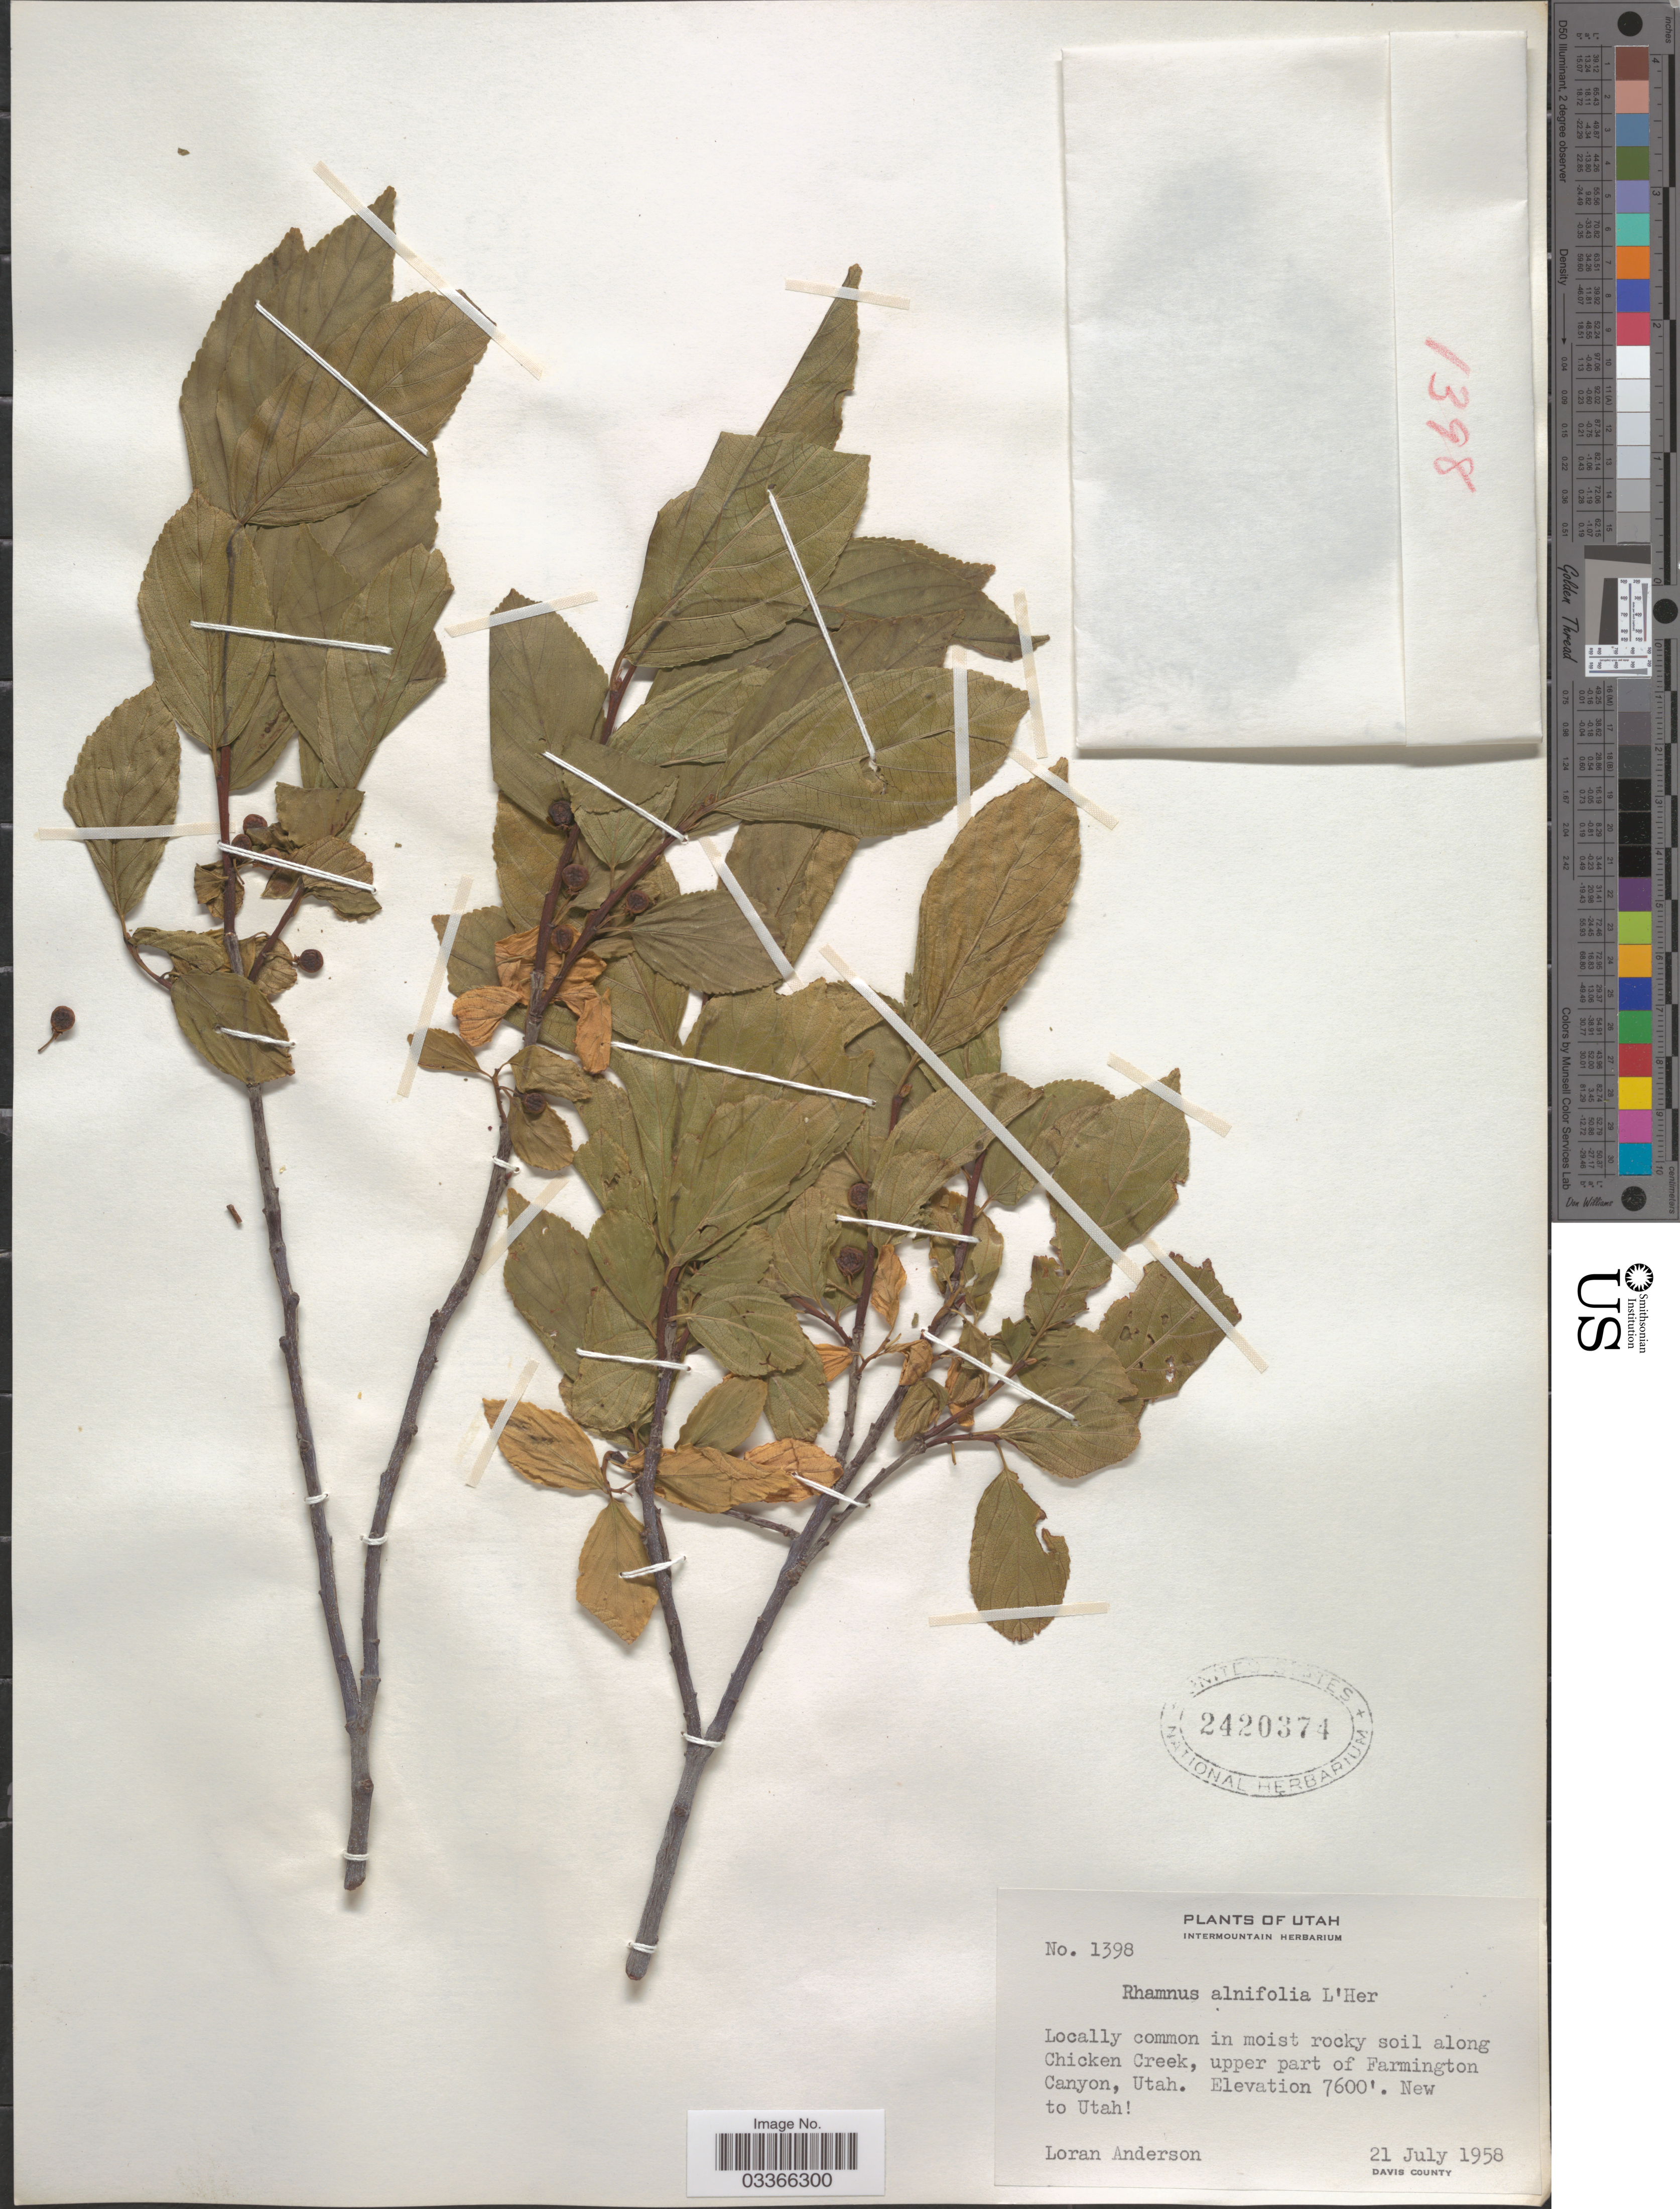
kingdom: Plantae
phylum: Tracheophyta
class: Magnoliopsida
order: Rosales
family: Rhamnaceae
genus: Rhamnus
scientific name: Rhamnus alnifolia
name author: L'Hér.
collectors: L. C. Anderson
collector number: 1398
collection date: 1958-07-21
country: United States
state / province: Utah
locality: Along Chicken Creek, upper part of Farmington Canyon, Davis County, New to Utah.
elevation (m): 2316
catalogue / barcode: US 2420374